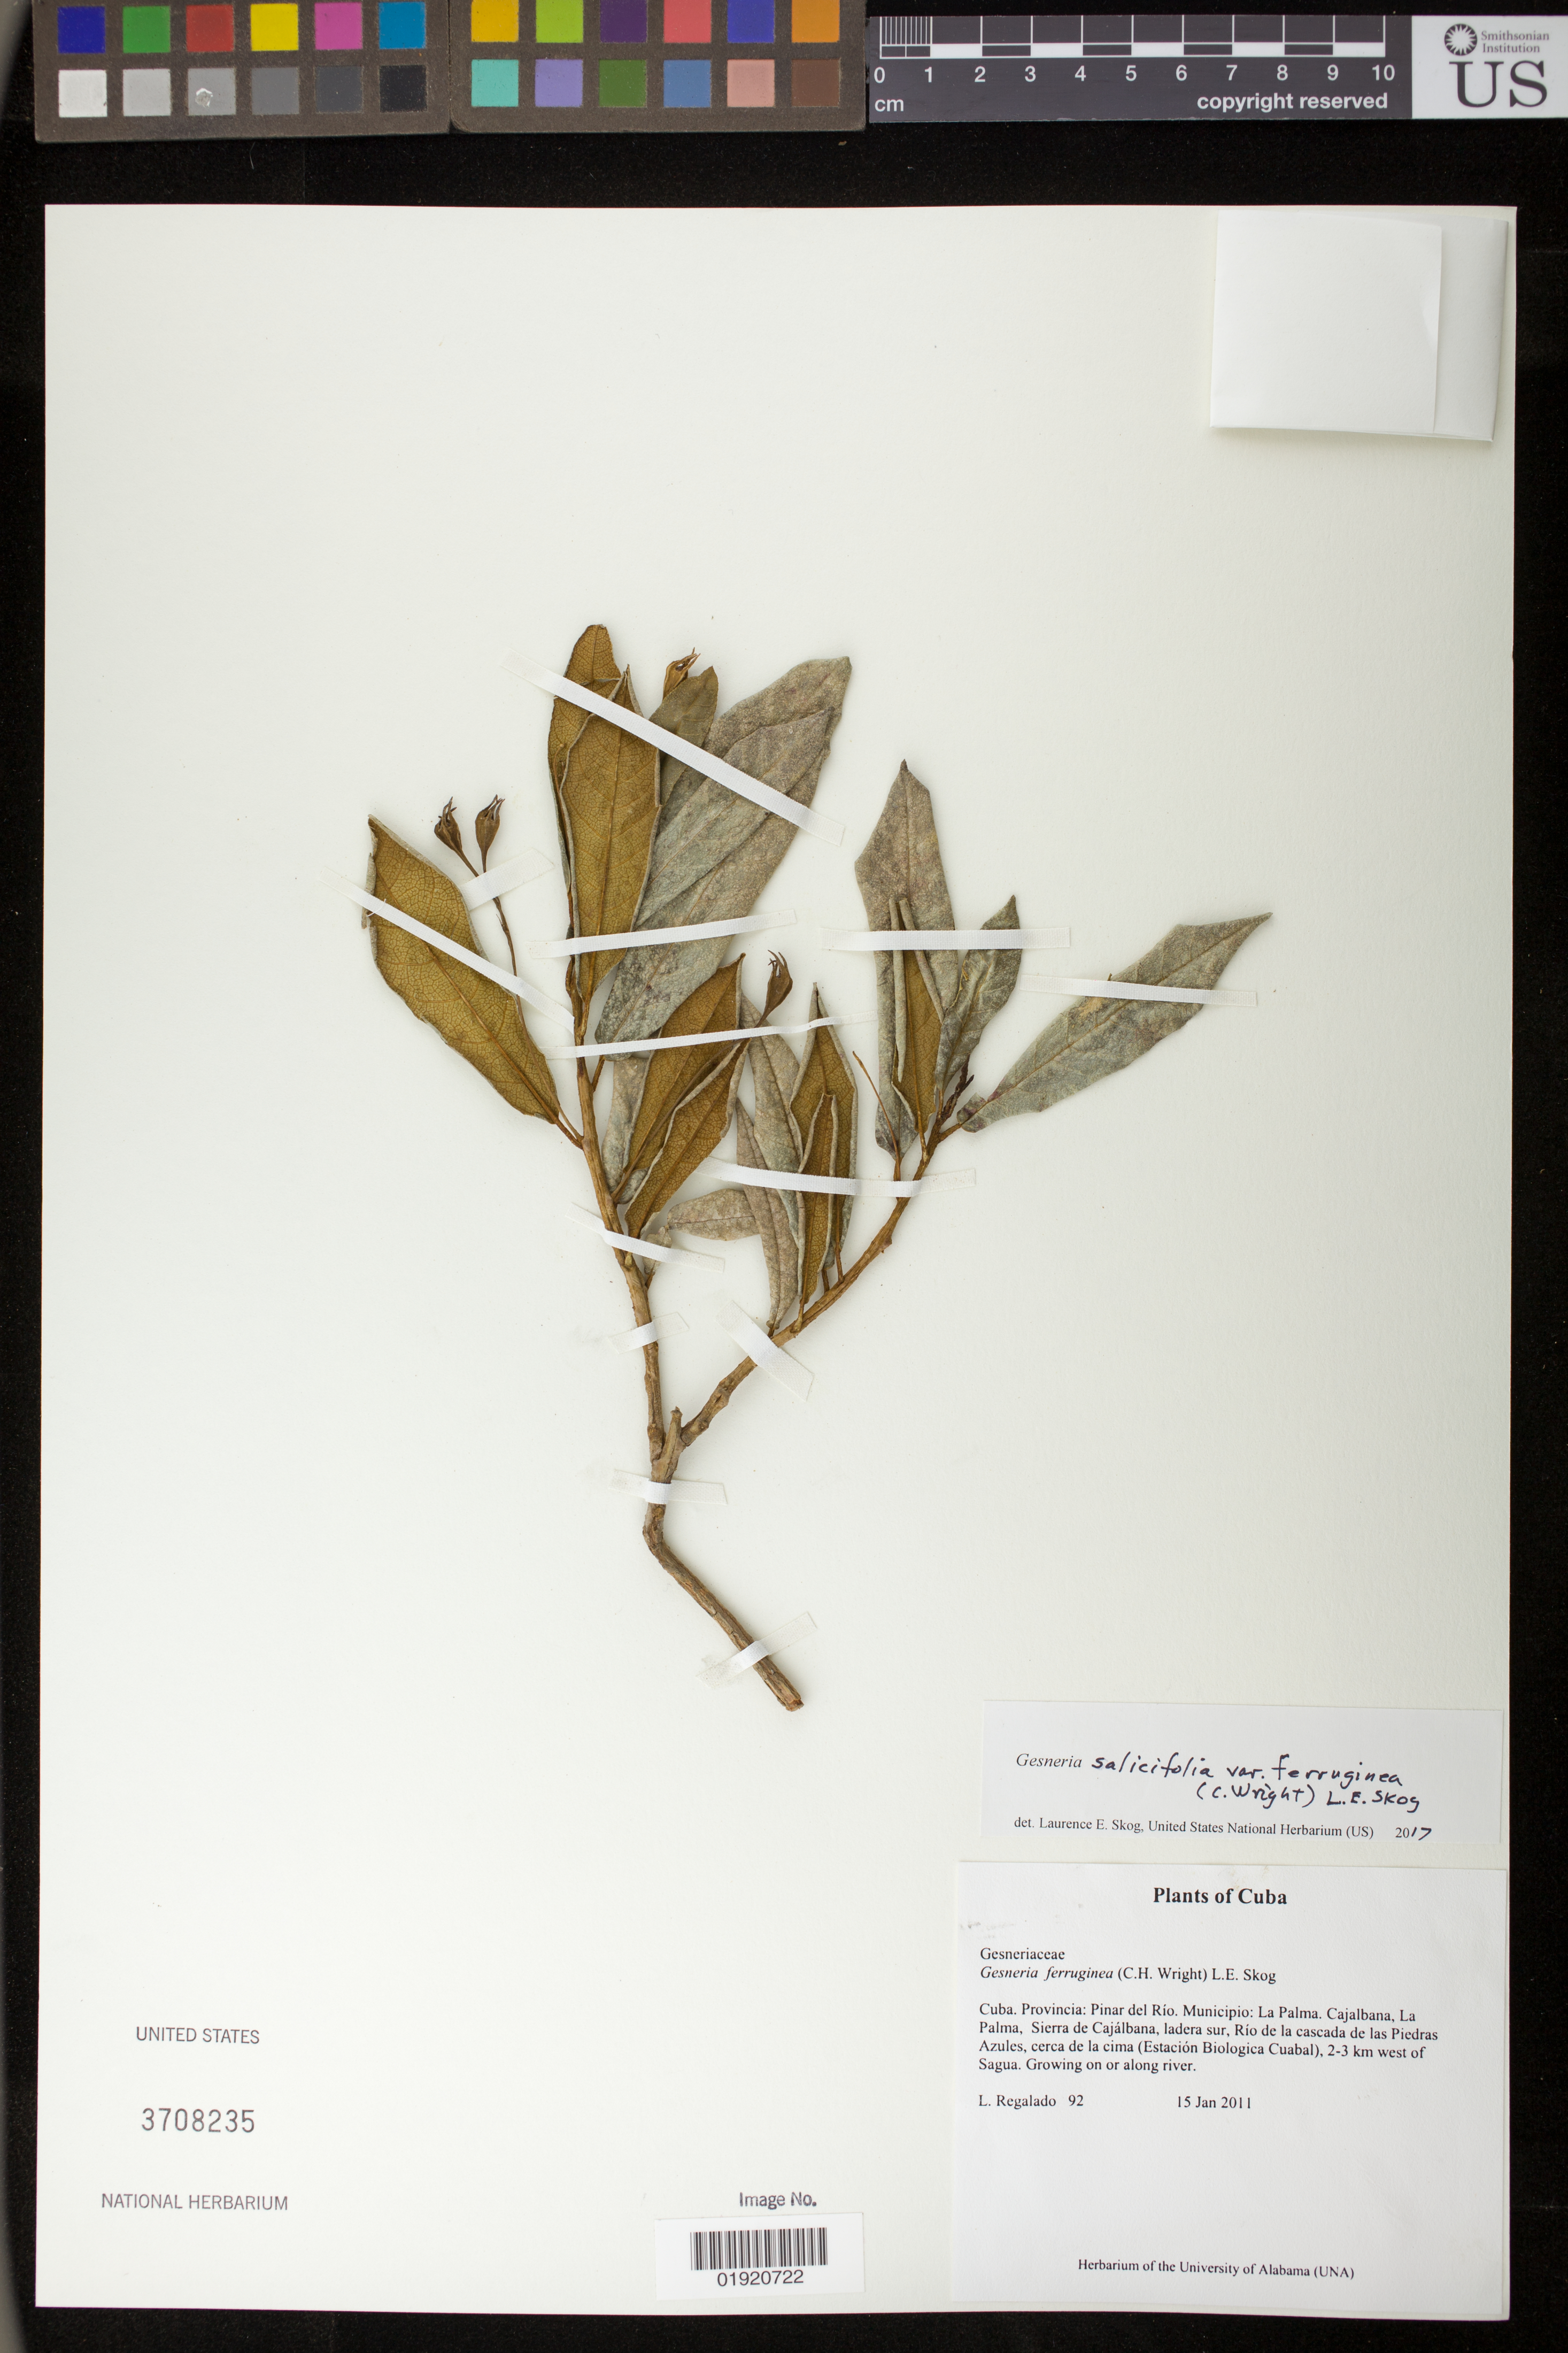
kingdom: Plantae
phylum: Tracheophyta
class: Magnoliopsida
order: Lamiales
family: Gesneriaceae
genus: Gesneria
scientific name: Gesneria salicifolia var. ferruginea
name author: (C. Wright in Sauvalle) L.E. Skog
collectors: L. Regalado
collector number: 92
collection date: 2011-01-15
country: Cuba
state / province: Pinar del Río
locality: Cuba. Provincia: Pinar del Rio. Municipio: La Palma. Cajalbana, La Palma, Sierra de Cajalbana, ladera sur, Rio de la cascada de las Piedras Azules, cerca de la cima (Estacion Biological Cuabal), 2-3 km west of Sagua.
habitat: Growing on or along river.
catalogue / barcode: US 3708235